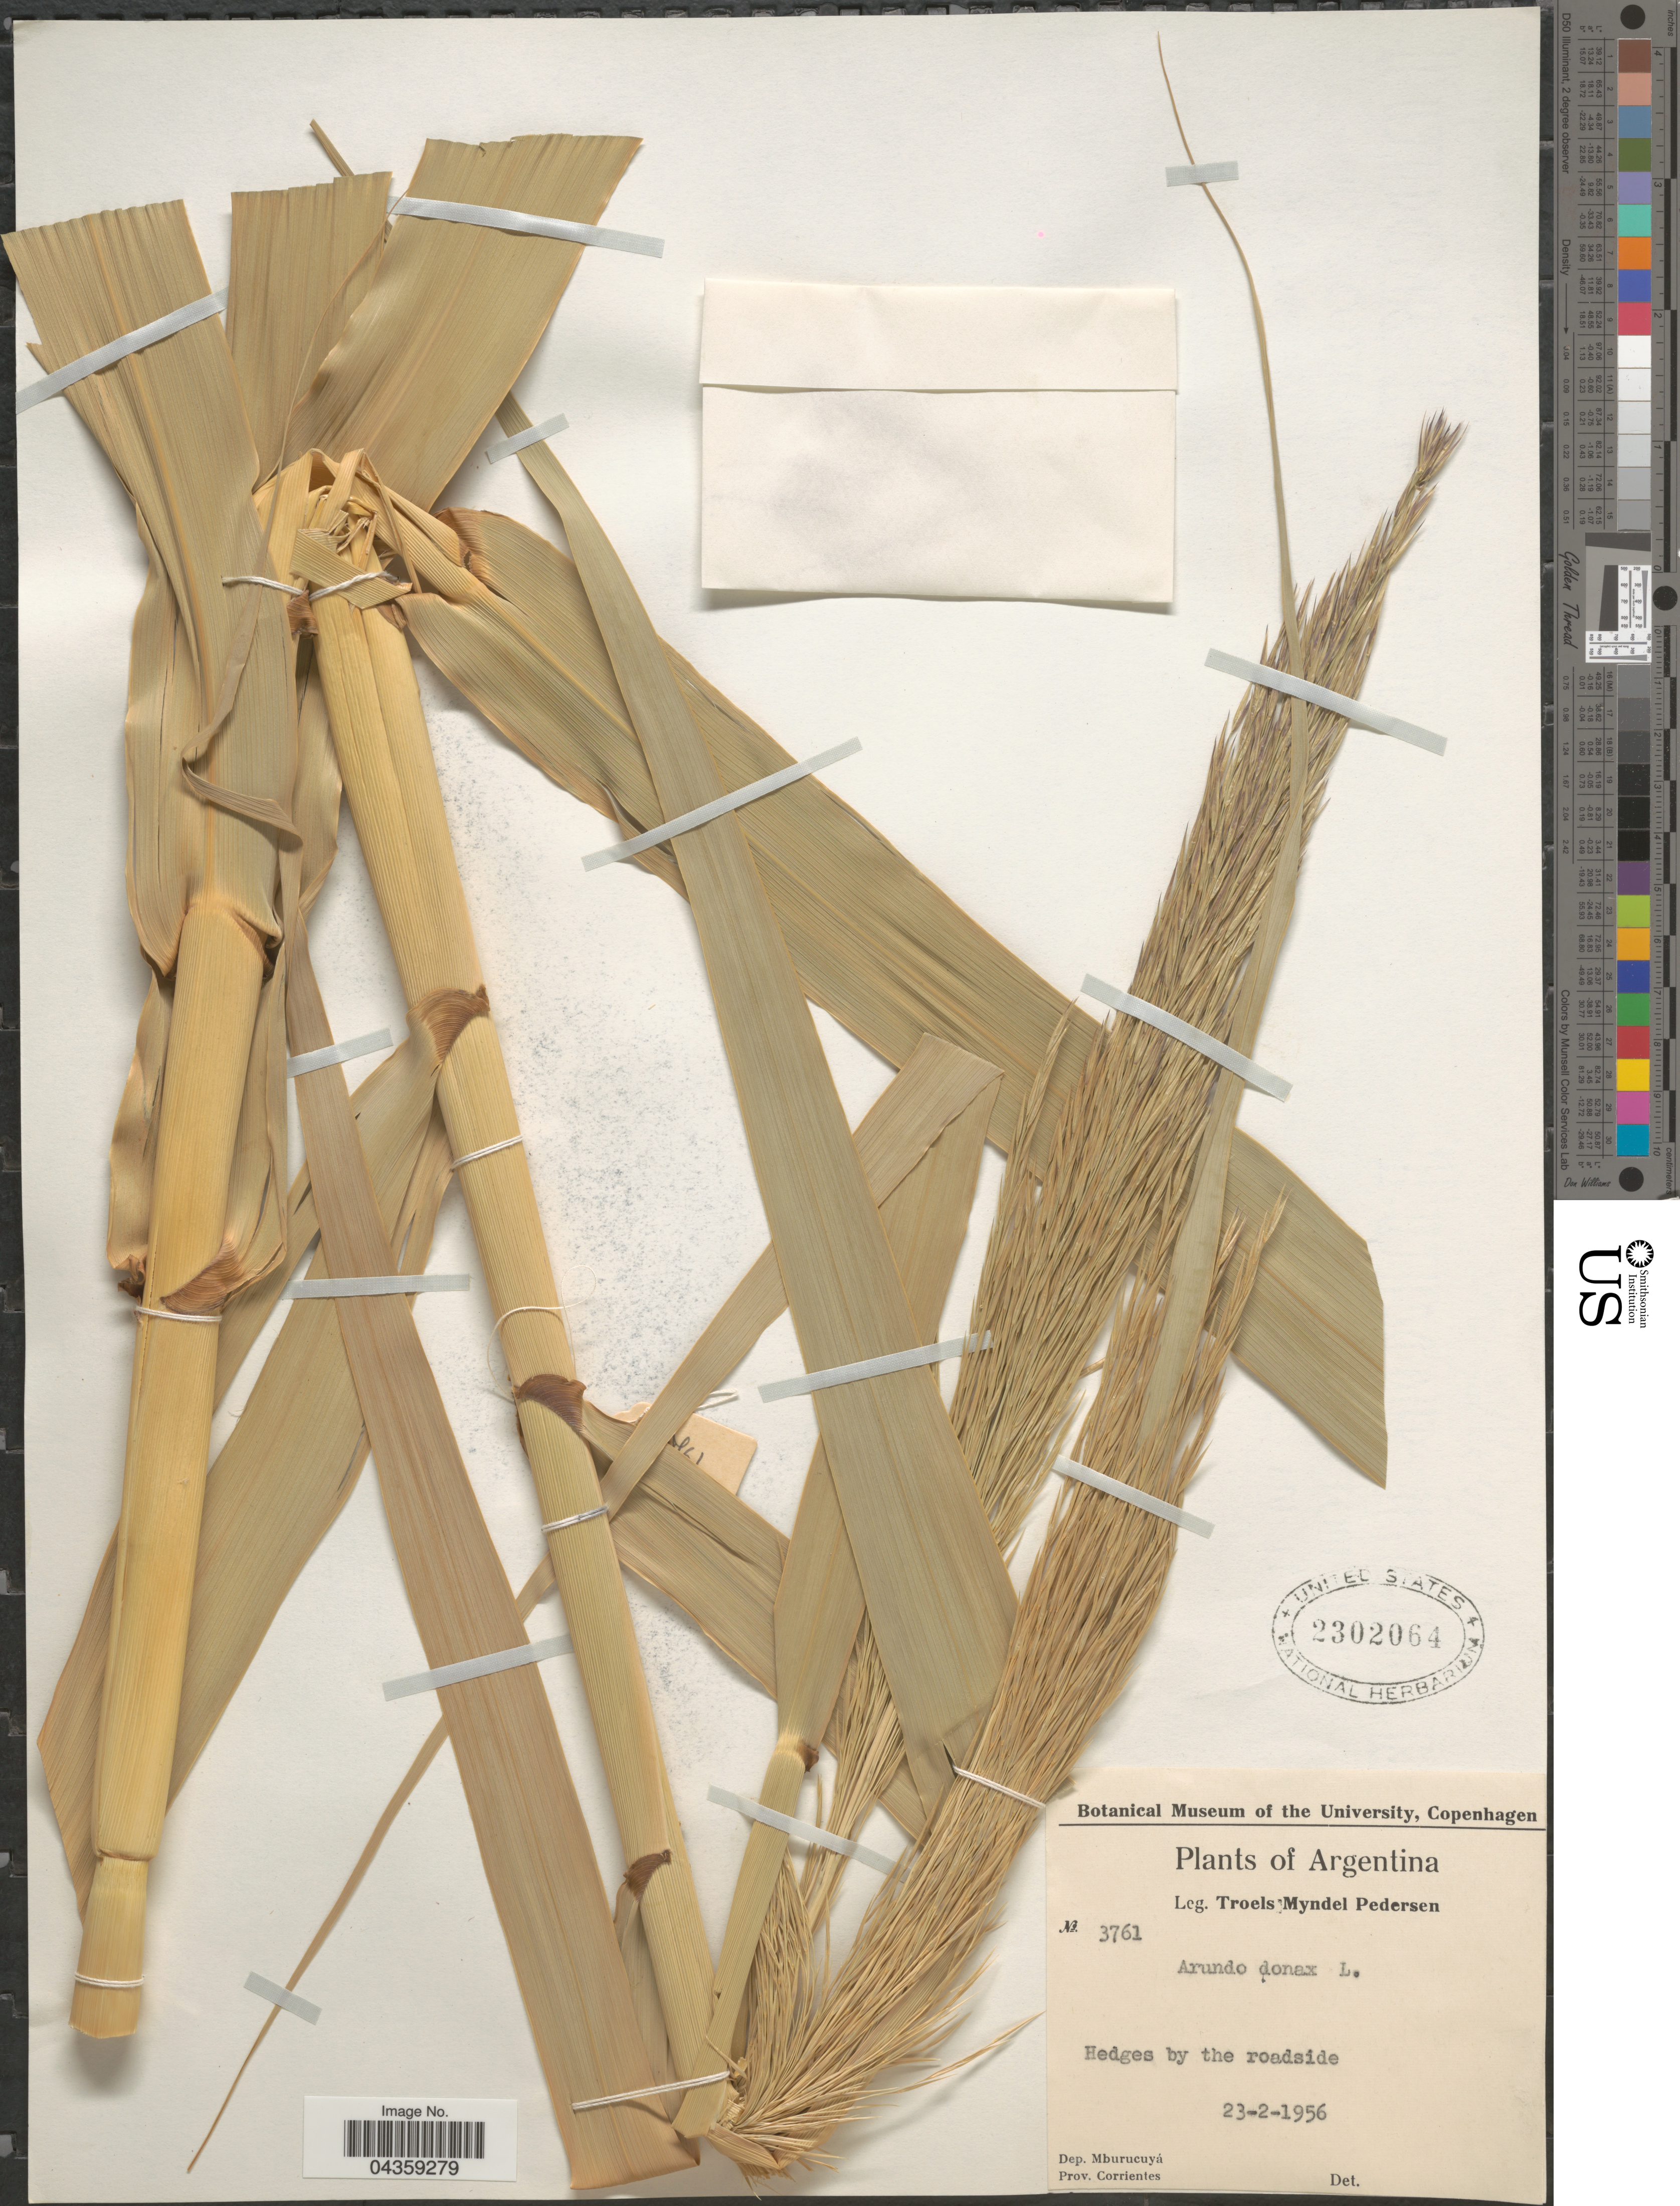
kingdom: Plantae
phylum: Tracheophyta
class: Liliopsida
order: Poales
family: Poaceae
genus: Arundo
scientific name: Arundo donax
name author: L.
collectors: T. Pederson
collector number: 3761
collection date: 1956-02-23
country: Argentina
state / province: Corrientes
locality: Dep. Mburucuyá.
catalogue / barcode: US 2302064